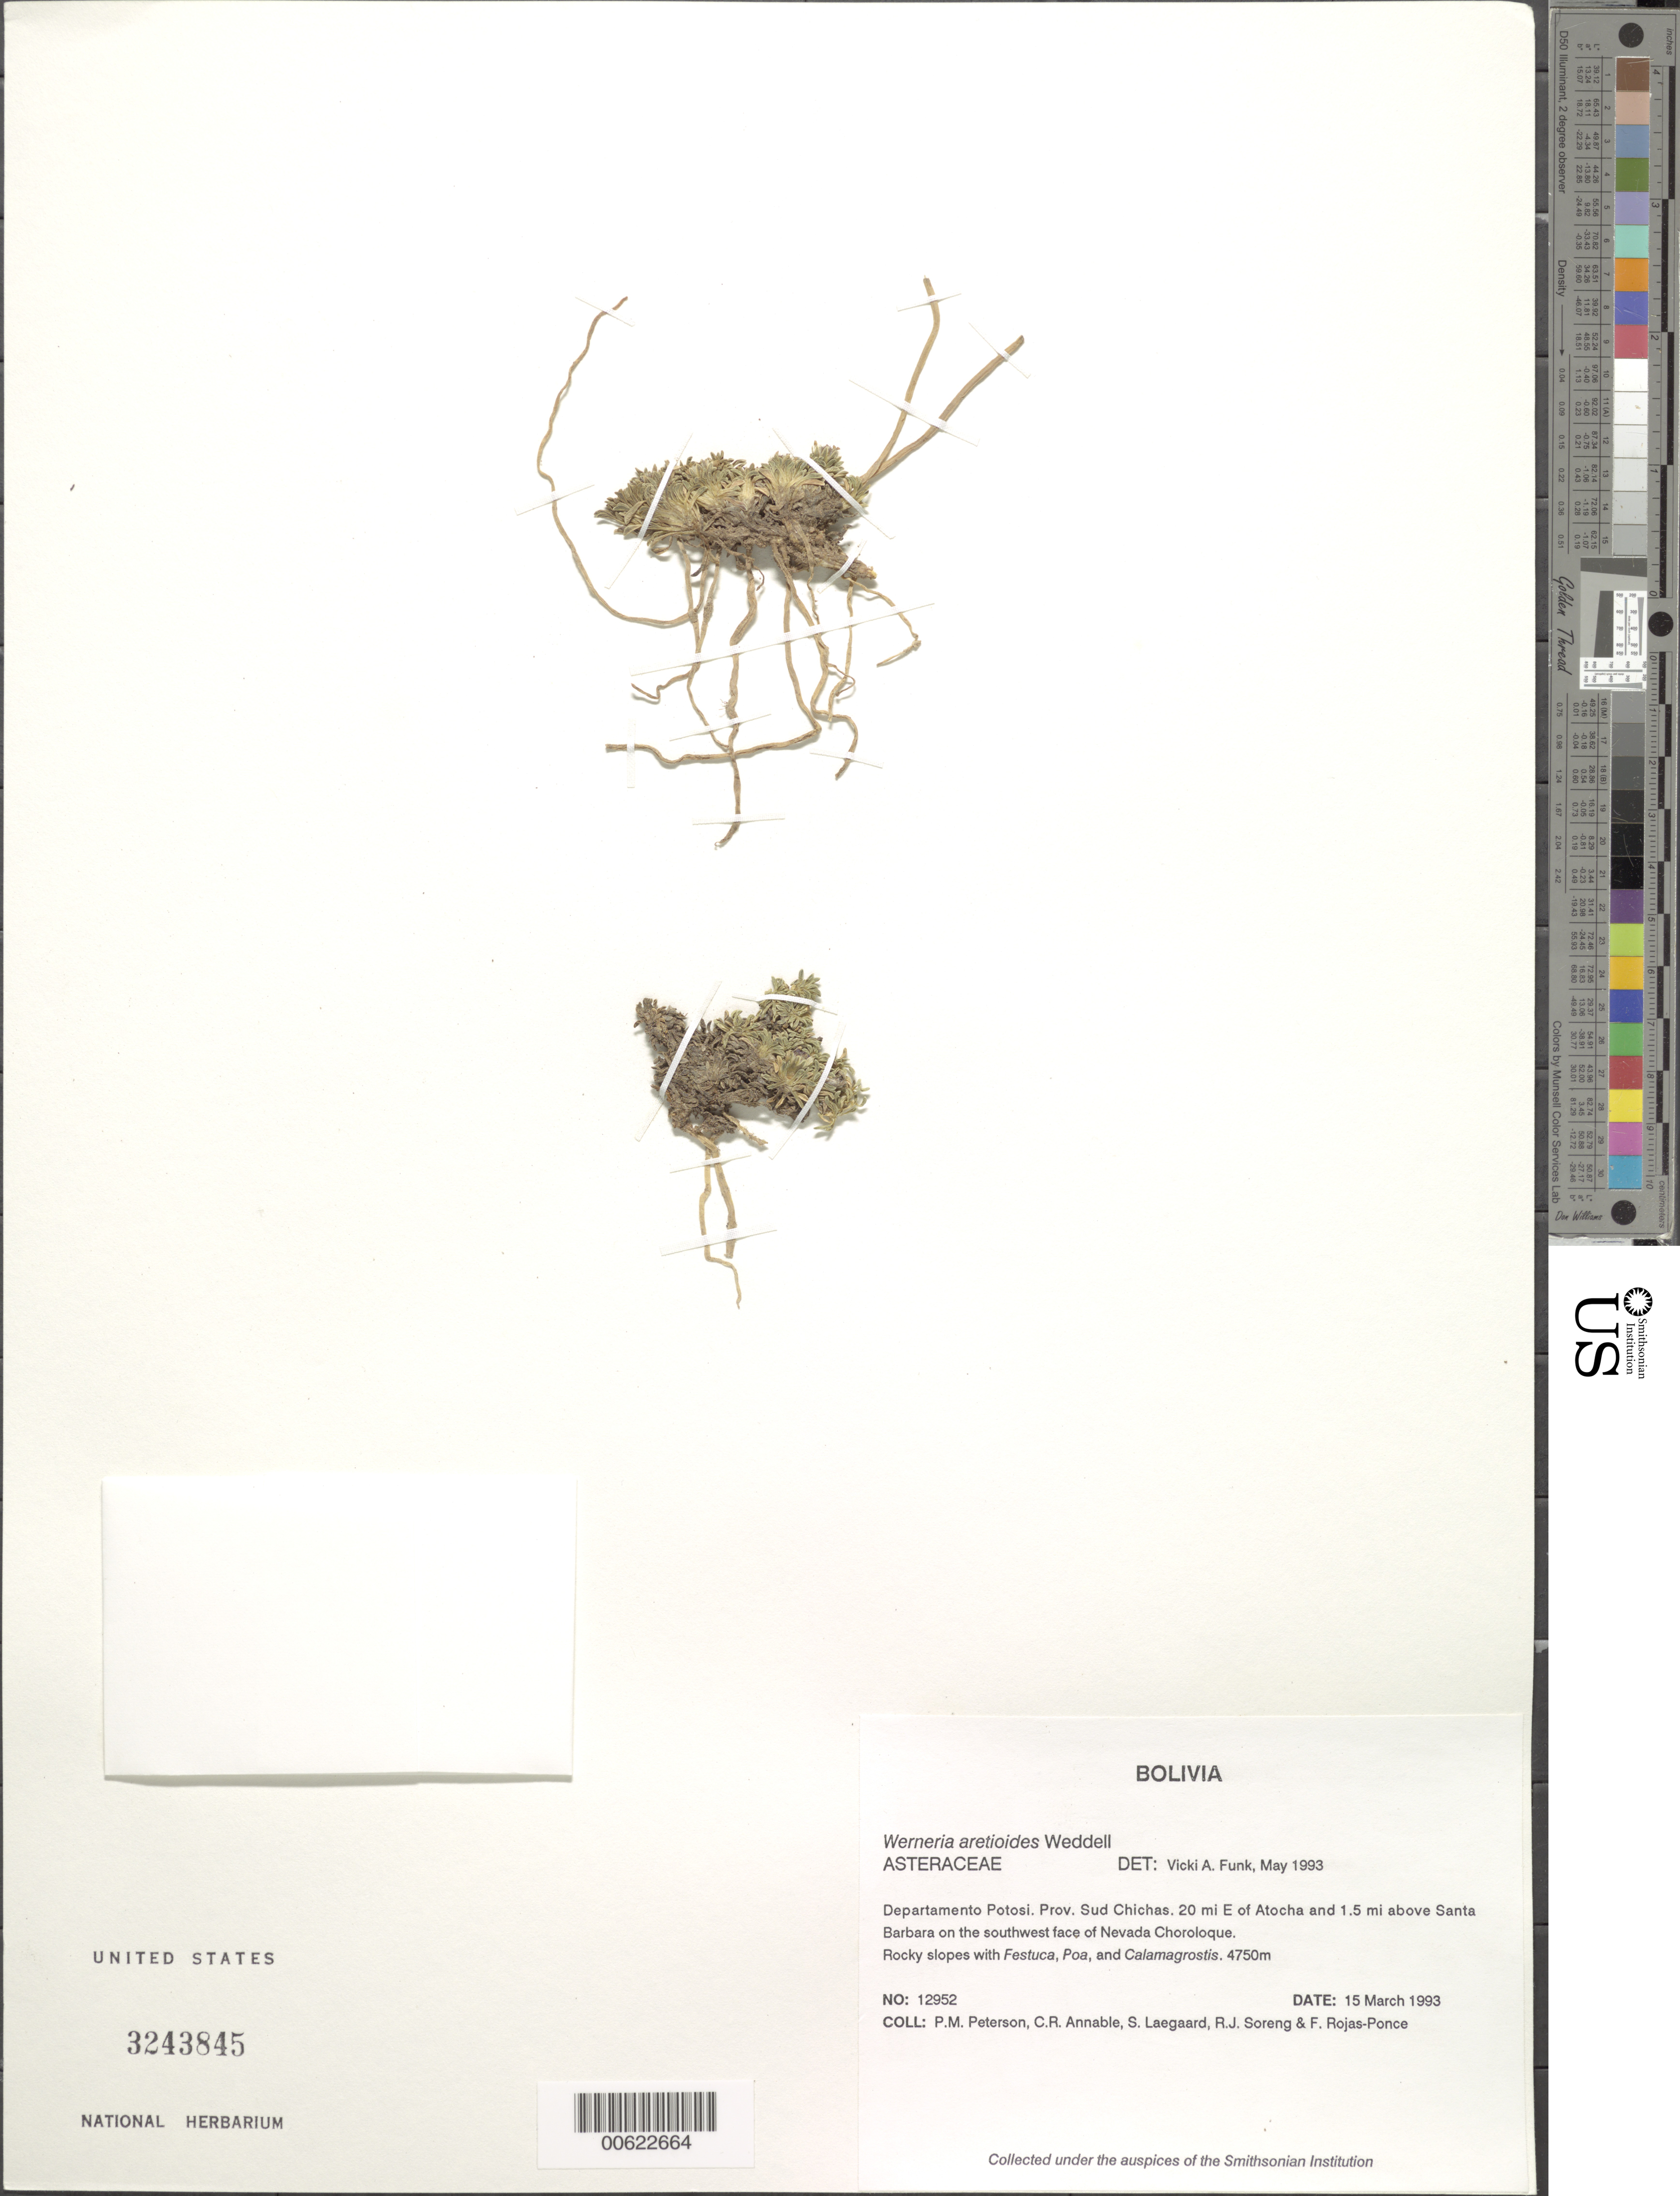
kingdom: Plantae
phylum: Tracheophyta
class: Magnoliopsida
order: Asterales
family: Asteraceae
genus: Werneria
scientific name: Werneria aretioides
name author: Wedd.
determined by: Funk, Vicki A., (BOT), Smithsonian Institution - National Museum of Natural History (UNITED STATES)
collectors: P. M. Peterson, C. R. Annable, S. Lægaard, R. J. Soreng & F. Rojas-Ponce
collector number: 12952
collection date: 1993-03-15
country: Bolivia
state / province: Potosi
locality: Prov. Sud Chichas, 20 mi E of Atocha and 1.5 mi above Santa Barbara on the SW face of Nevada Choroloque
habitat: Rocky slopes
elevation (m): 4750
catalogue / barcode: US 3243845